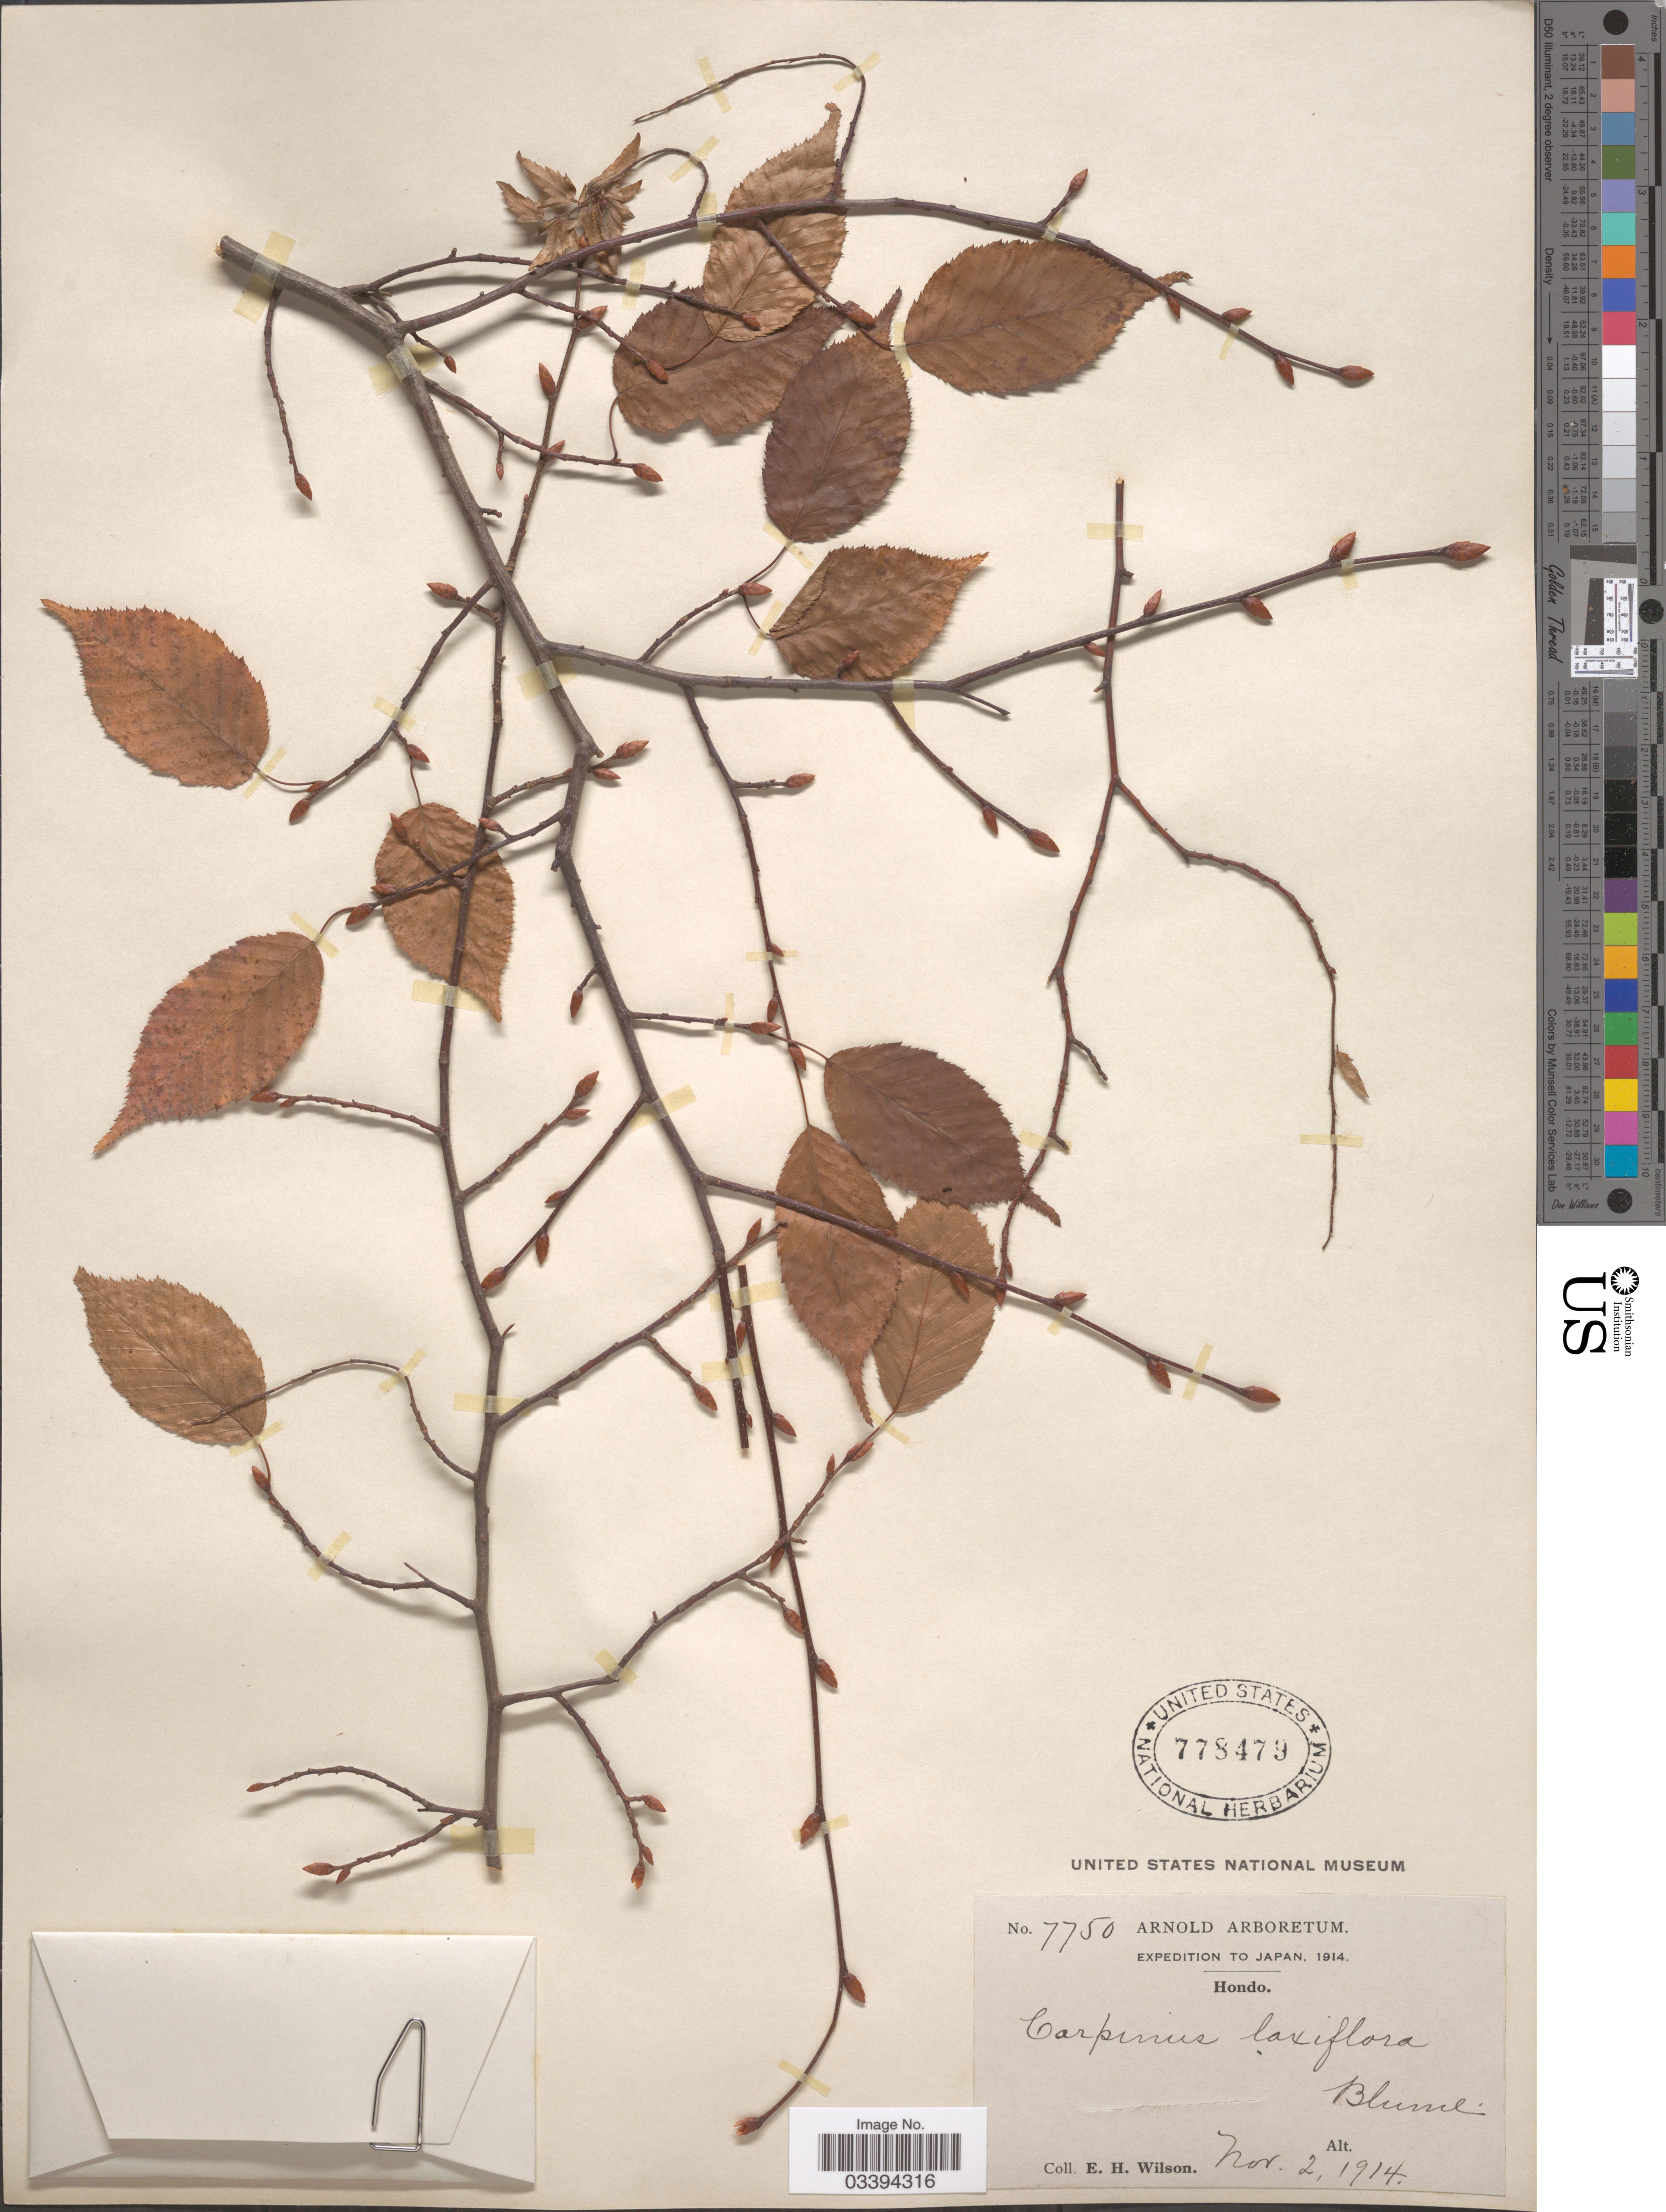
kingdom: Plantae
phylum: Tracheophyta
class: Magnoliopsida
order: Fagales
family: Betulaceae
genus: Carpinus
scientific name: Carpinus laxiflora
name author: (Siebold & Zucc.) Blume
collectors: E. Wilson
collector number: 7750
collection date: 1914-11-02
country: Japan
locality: Hondo.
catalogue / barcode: US 778479